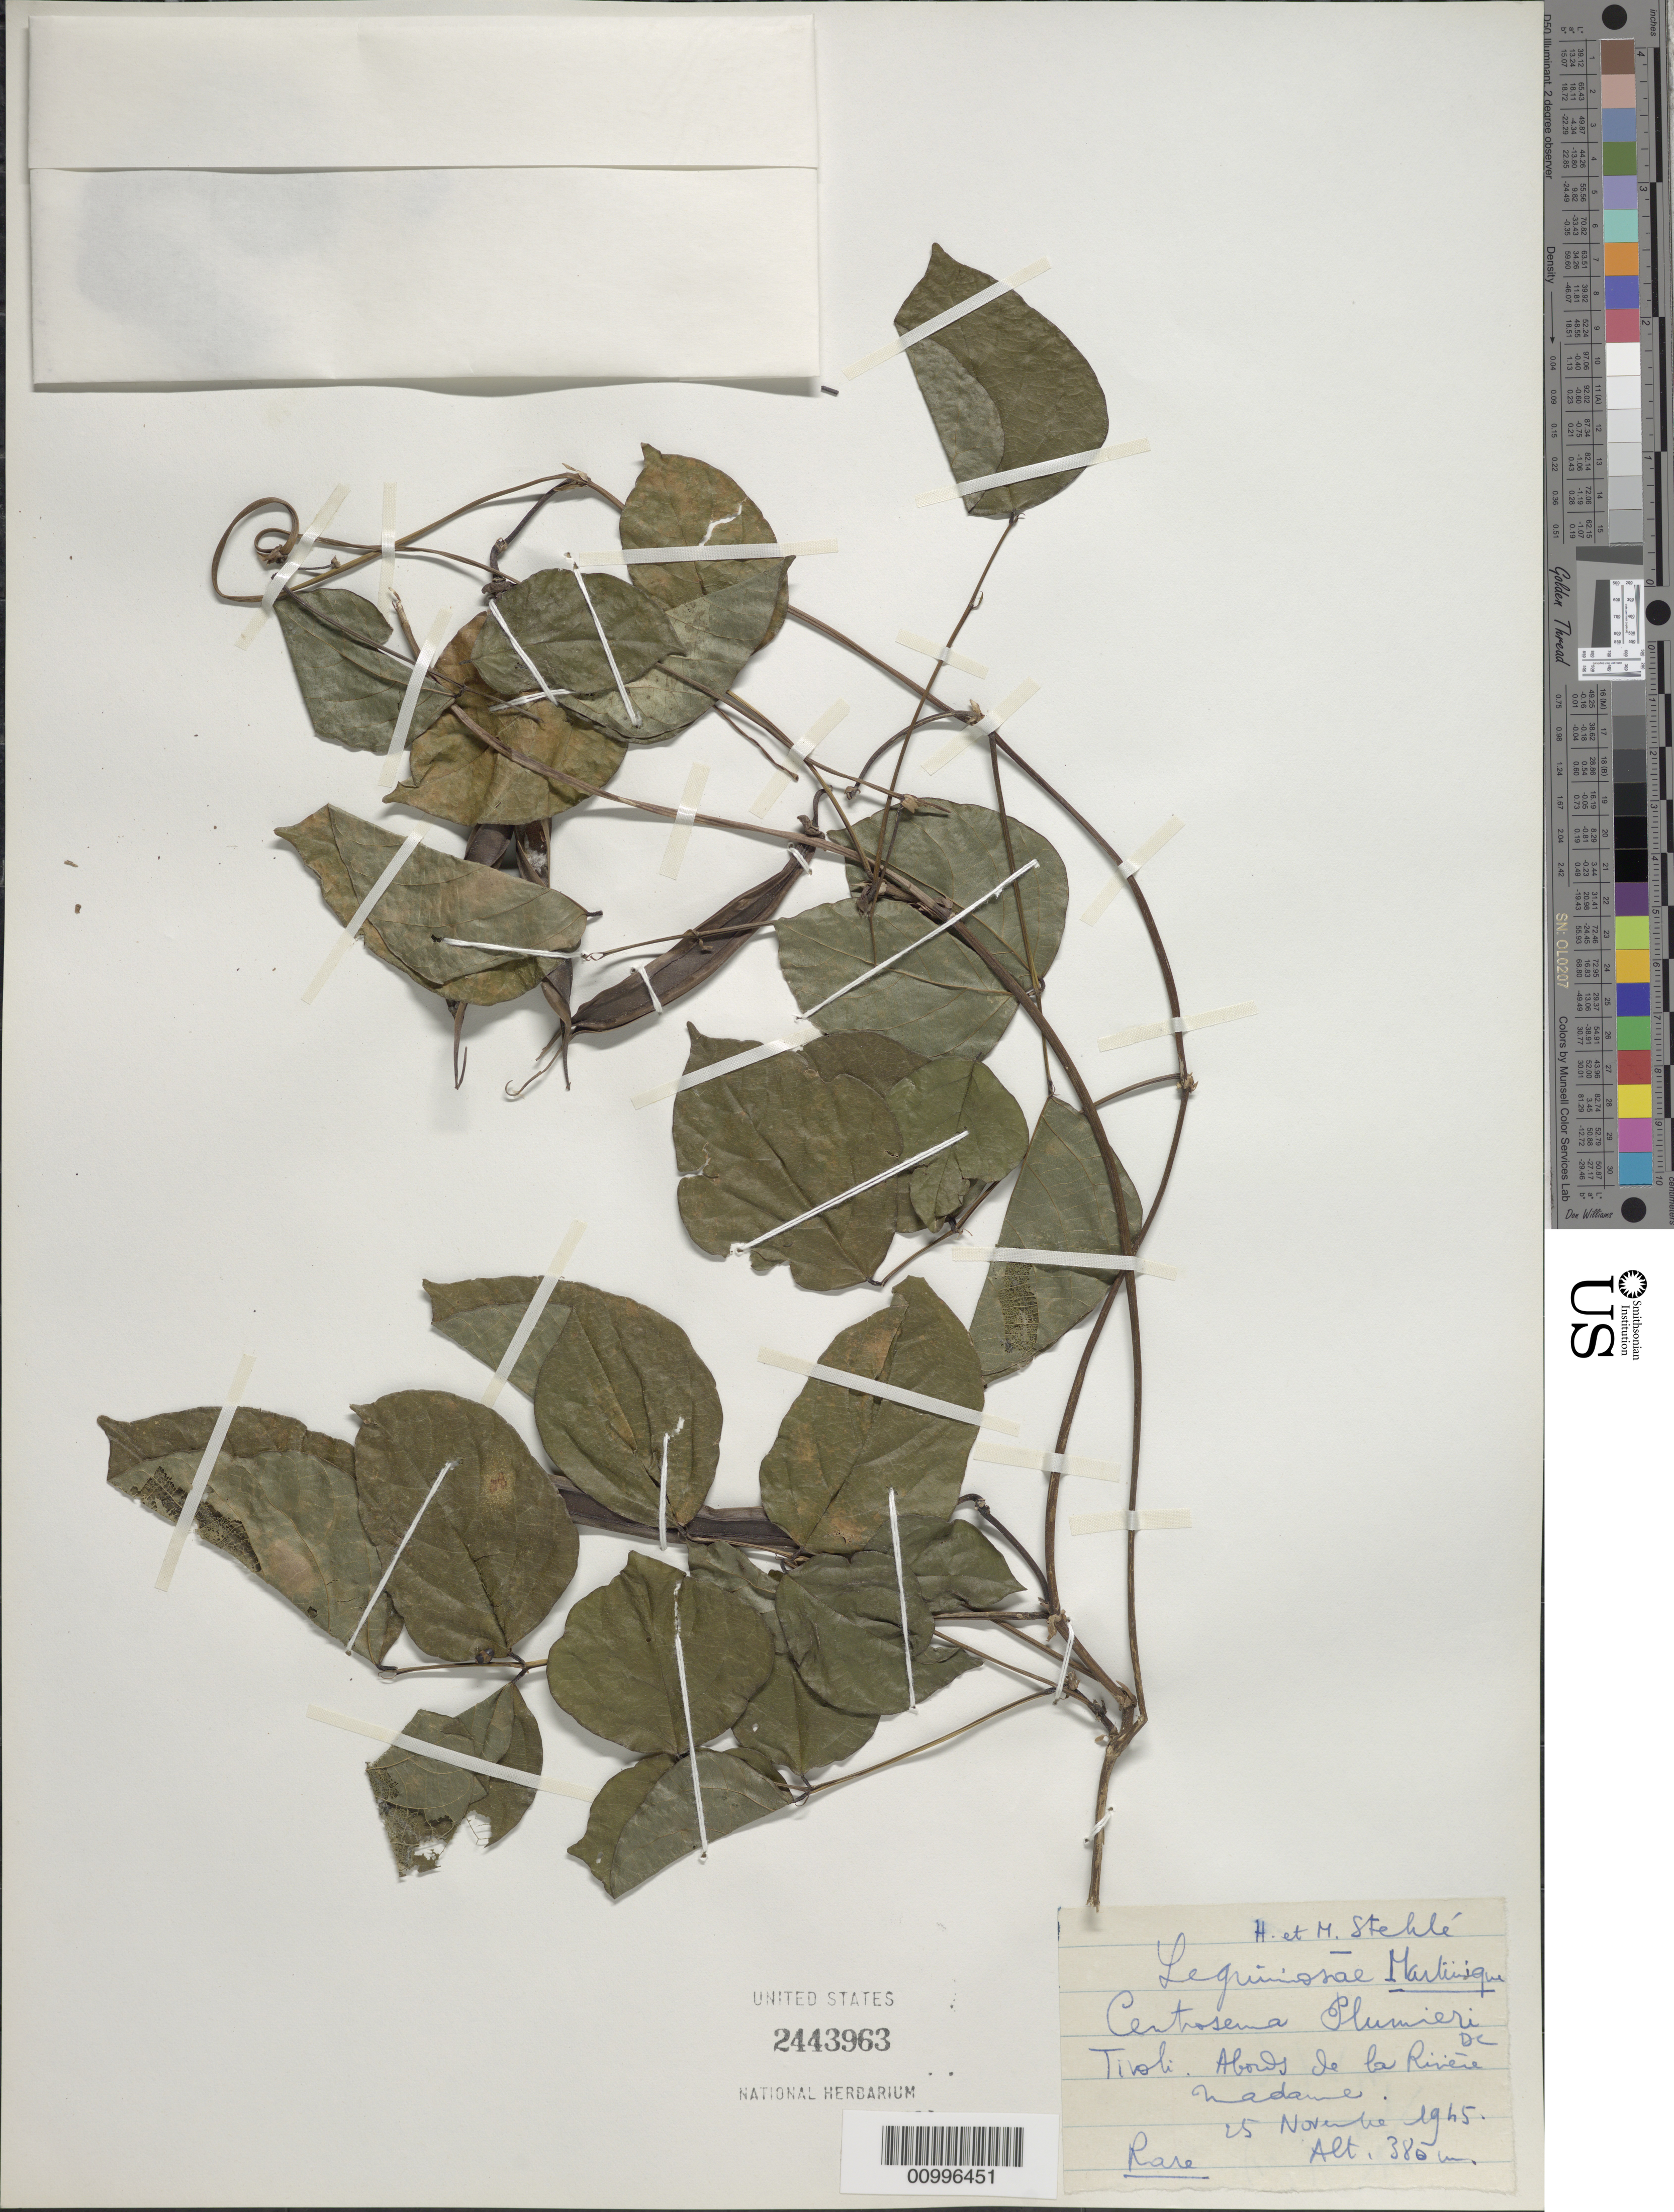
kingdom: Plantae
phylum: Tracheophyta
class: Magnoliopsida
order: Fabales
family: Fabaceae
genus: Centrosema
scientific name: Centrosema plumieri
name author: (Turpin ex Pers.) Benth.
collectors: H. Stehlé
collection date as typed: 15 Nov 1945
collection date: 1945-11-15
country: Martinique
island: Martinique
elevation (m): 380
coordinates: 0 N, 0 E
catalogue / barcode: US 2443963